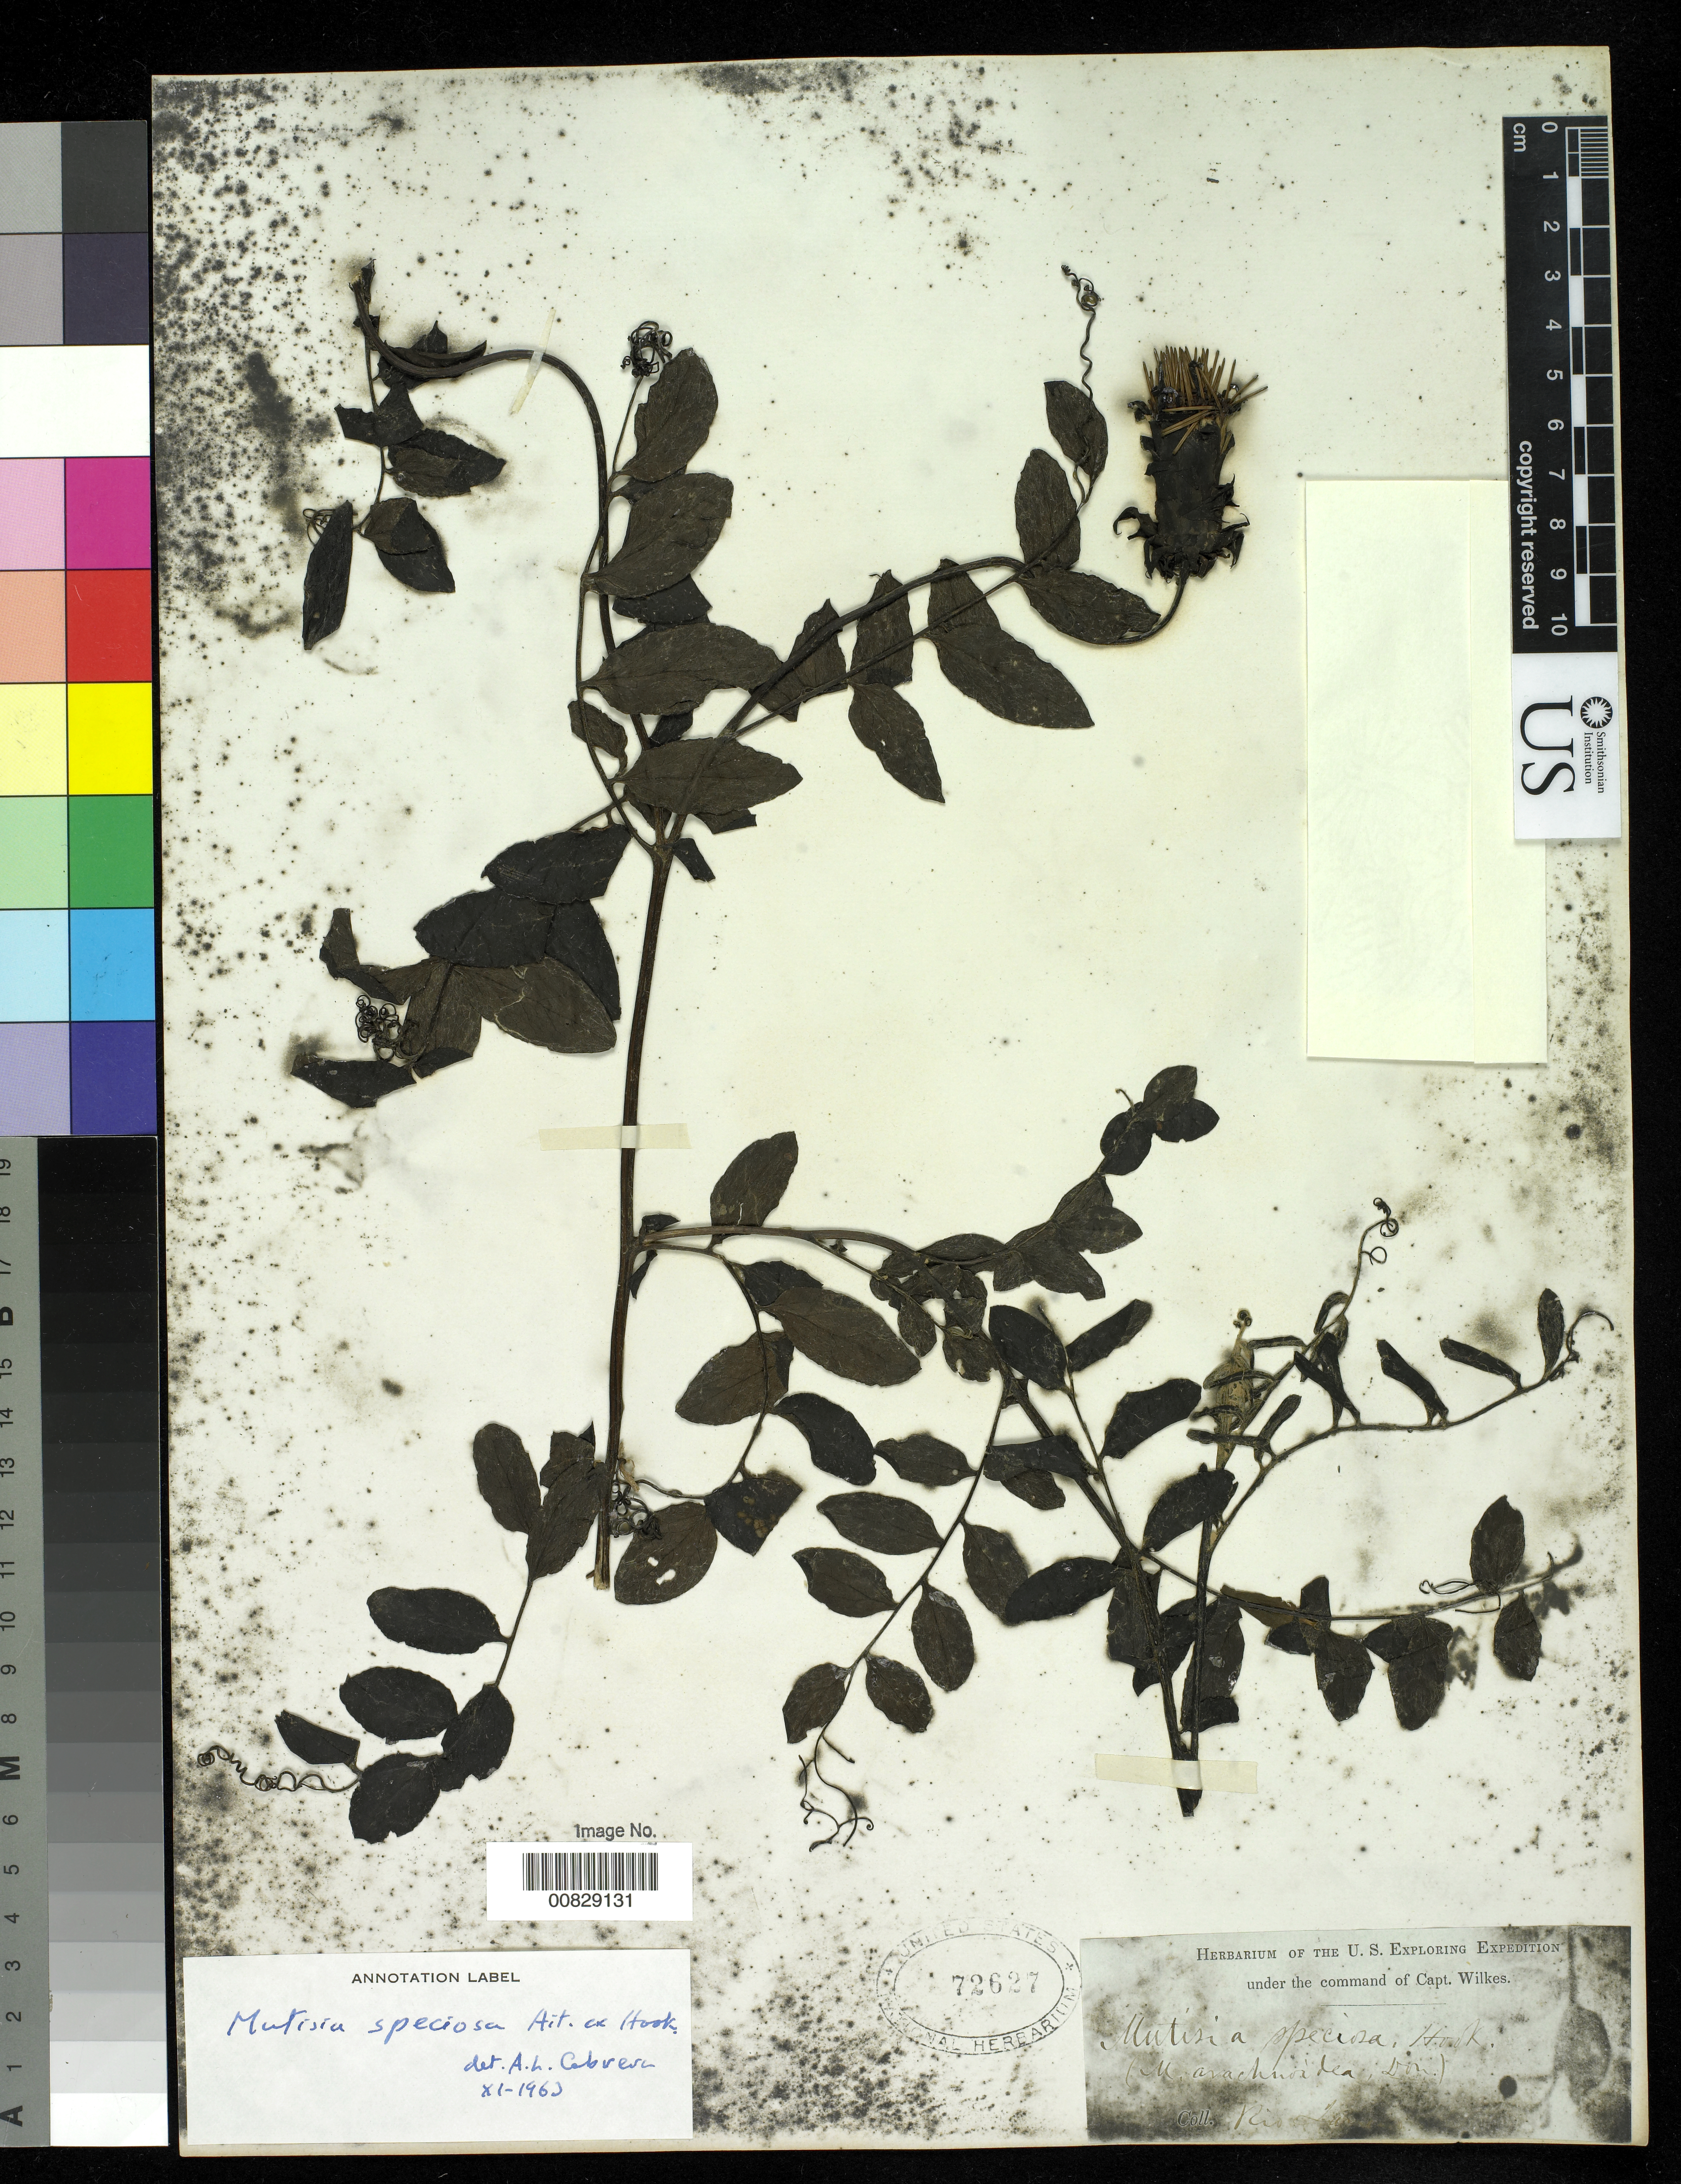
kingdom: Plantae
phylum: Tracheophyta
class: Magnoliopsida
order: Asterales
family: Asteraceae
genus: Mutisia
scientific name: Mutisia speciosa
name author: Aiton ex Hook.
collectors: Wilkes Explor. Exped.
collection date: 1838/1842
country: Brazil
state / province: Rio de Janeiro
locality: Rio Janeiro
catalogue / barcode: US 72627